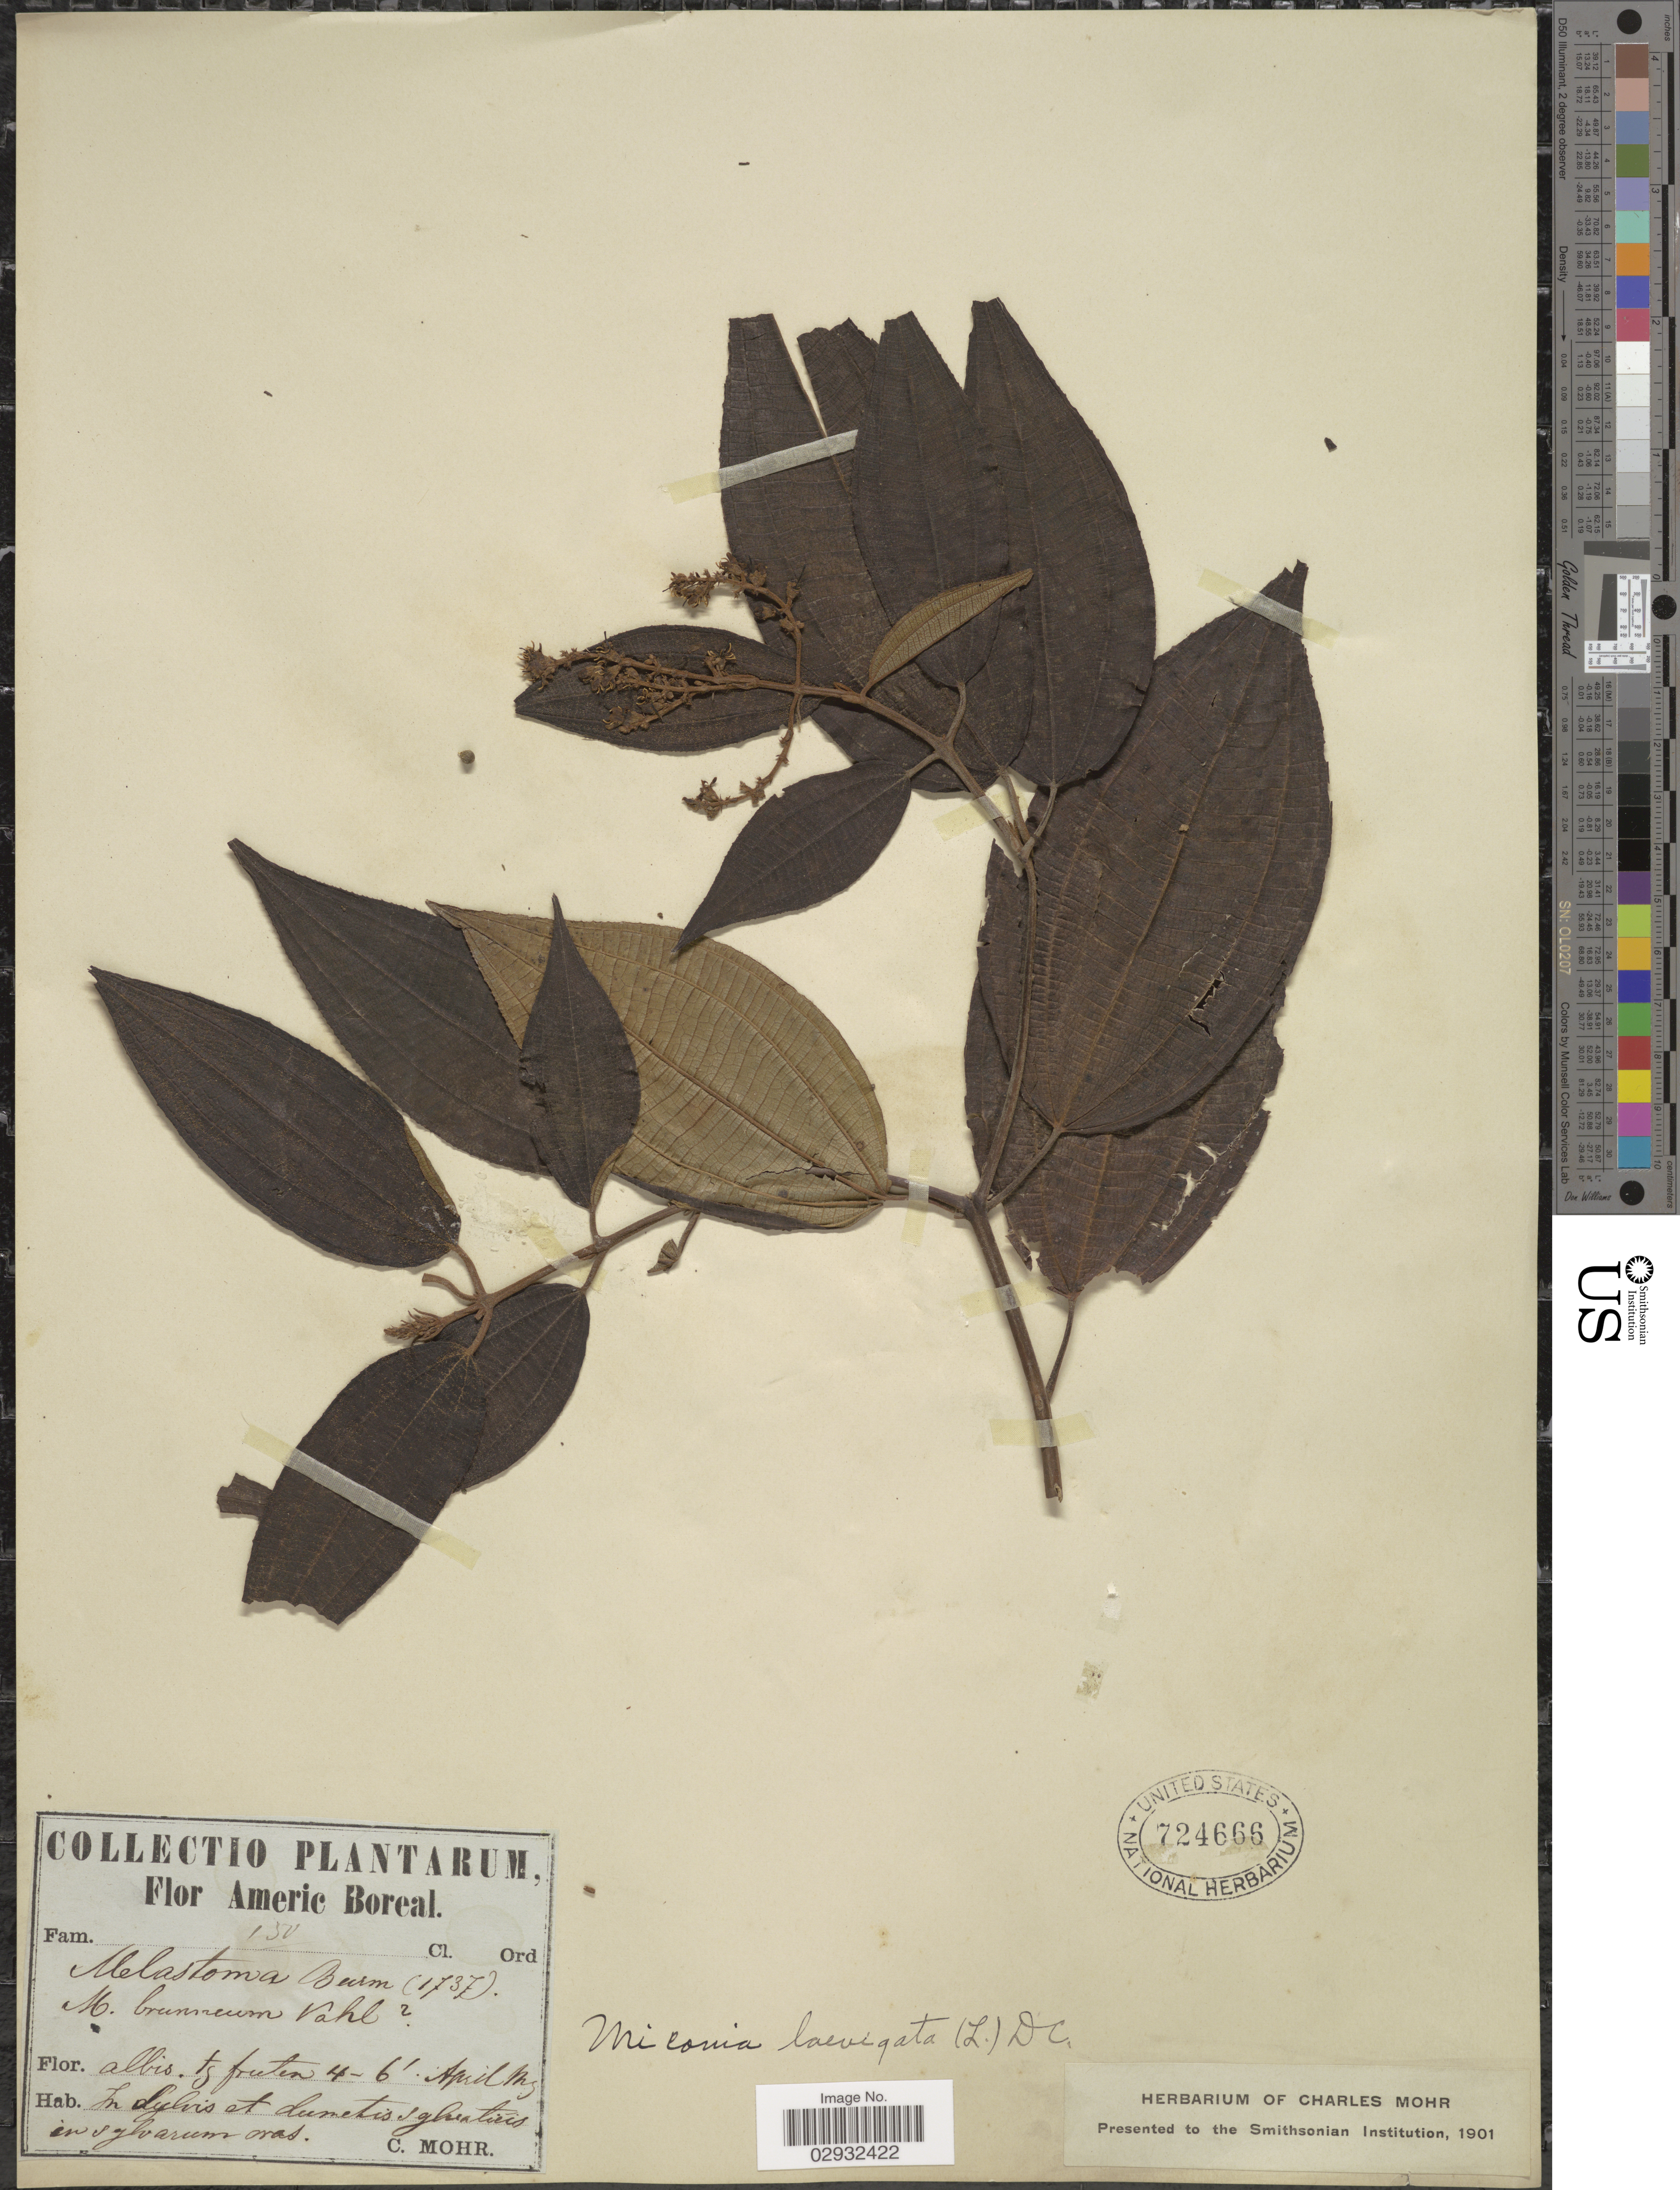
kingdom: Plantae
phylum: Tracheophyta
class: Magnoliopsida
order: Myrtales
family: Melastomataceae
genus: Miconia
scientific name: Miconia desmantha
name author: Benth.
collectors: C. T. Mohr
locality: Americ Boreal.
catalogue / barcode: US 724666